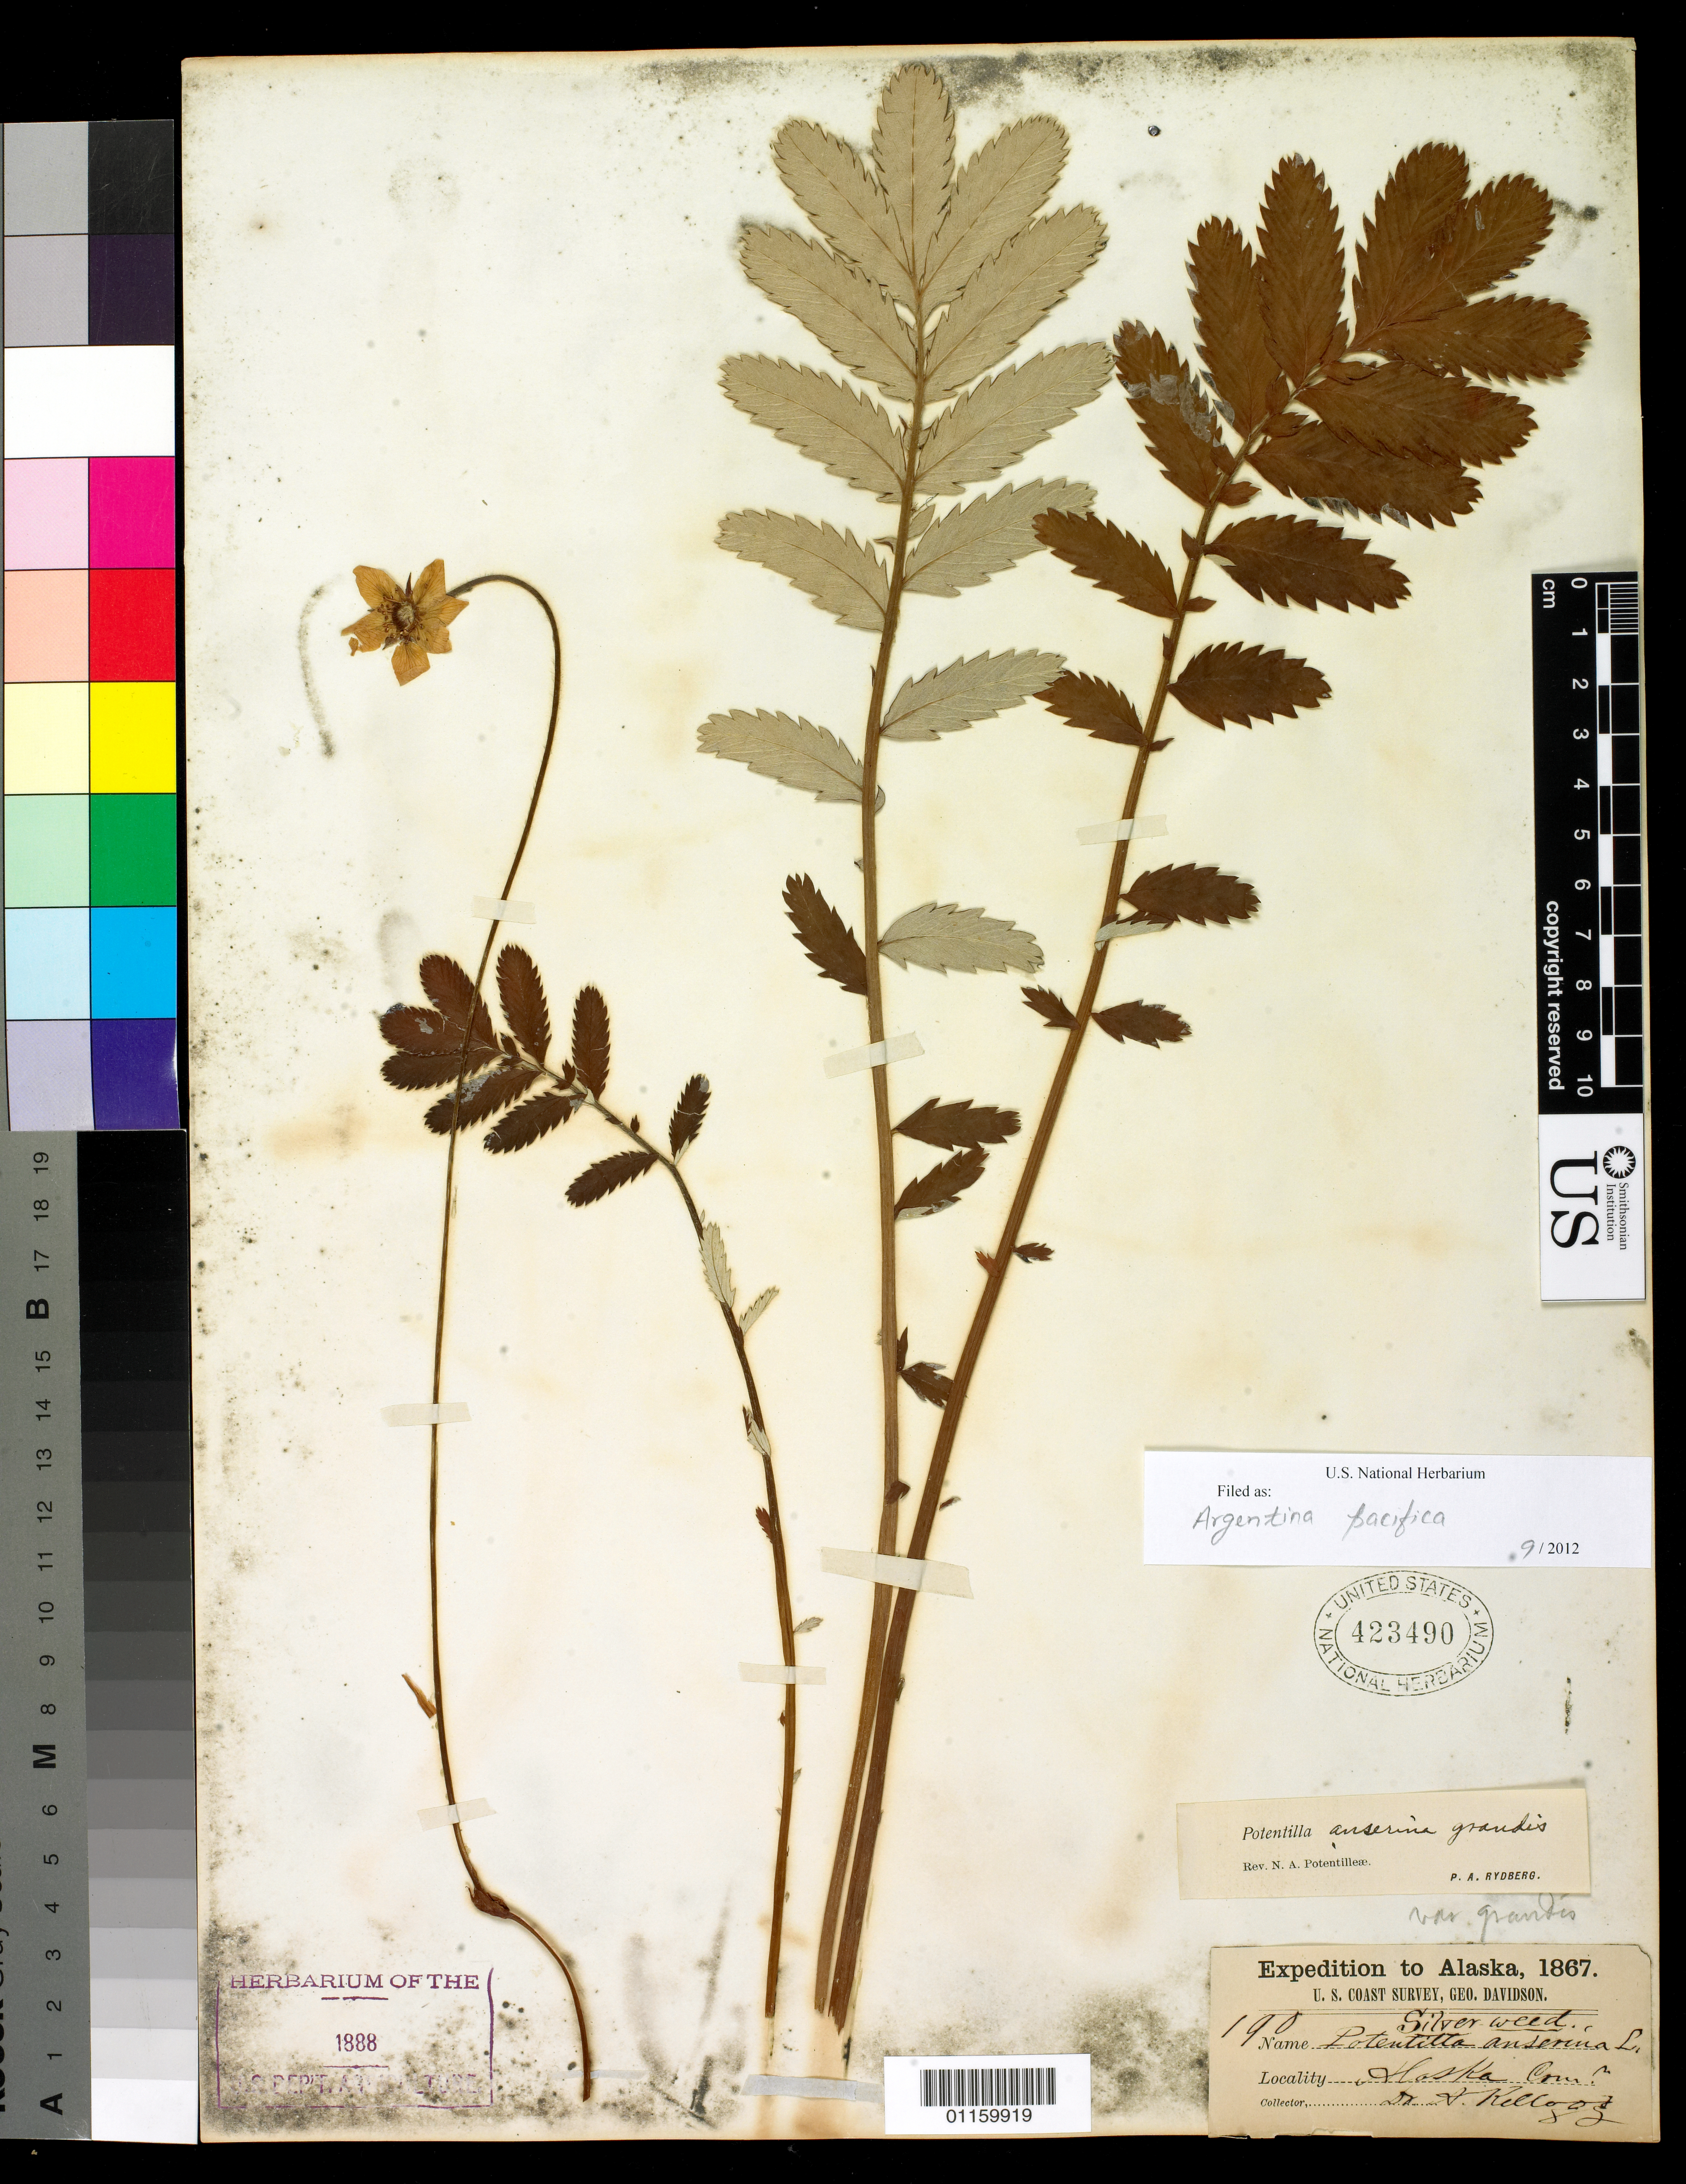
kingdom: Plantae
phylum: Tracheophyta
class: Magnoliopsida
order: Rosales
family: Rosaceae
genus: Argentina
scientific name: Argentina pacifica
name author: (Howell) Rydb.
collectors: A. Kellogg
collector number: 190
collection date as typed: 1867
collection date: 1867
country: United States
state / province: Alaska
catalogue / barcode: US 423490